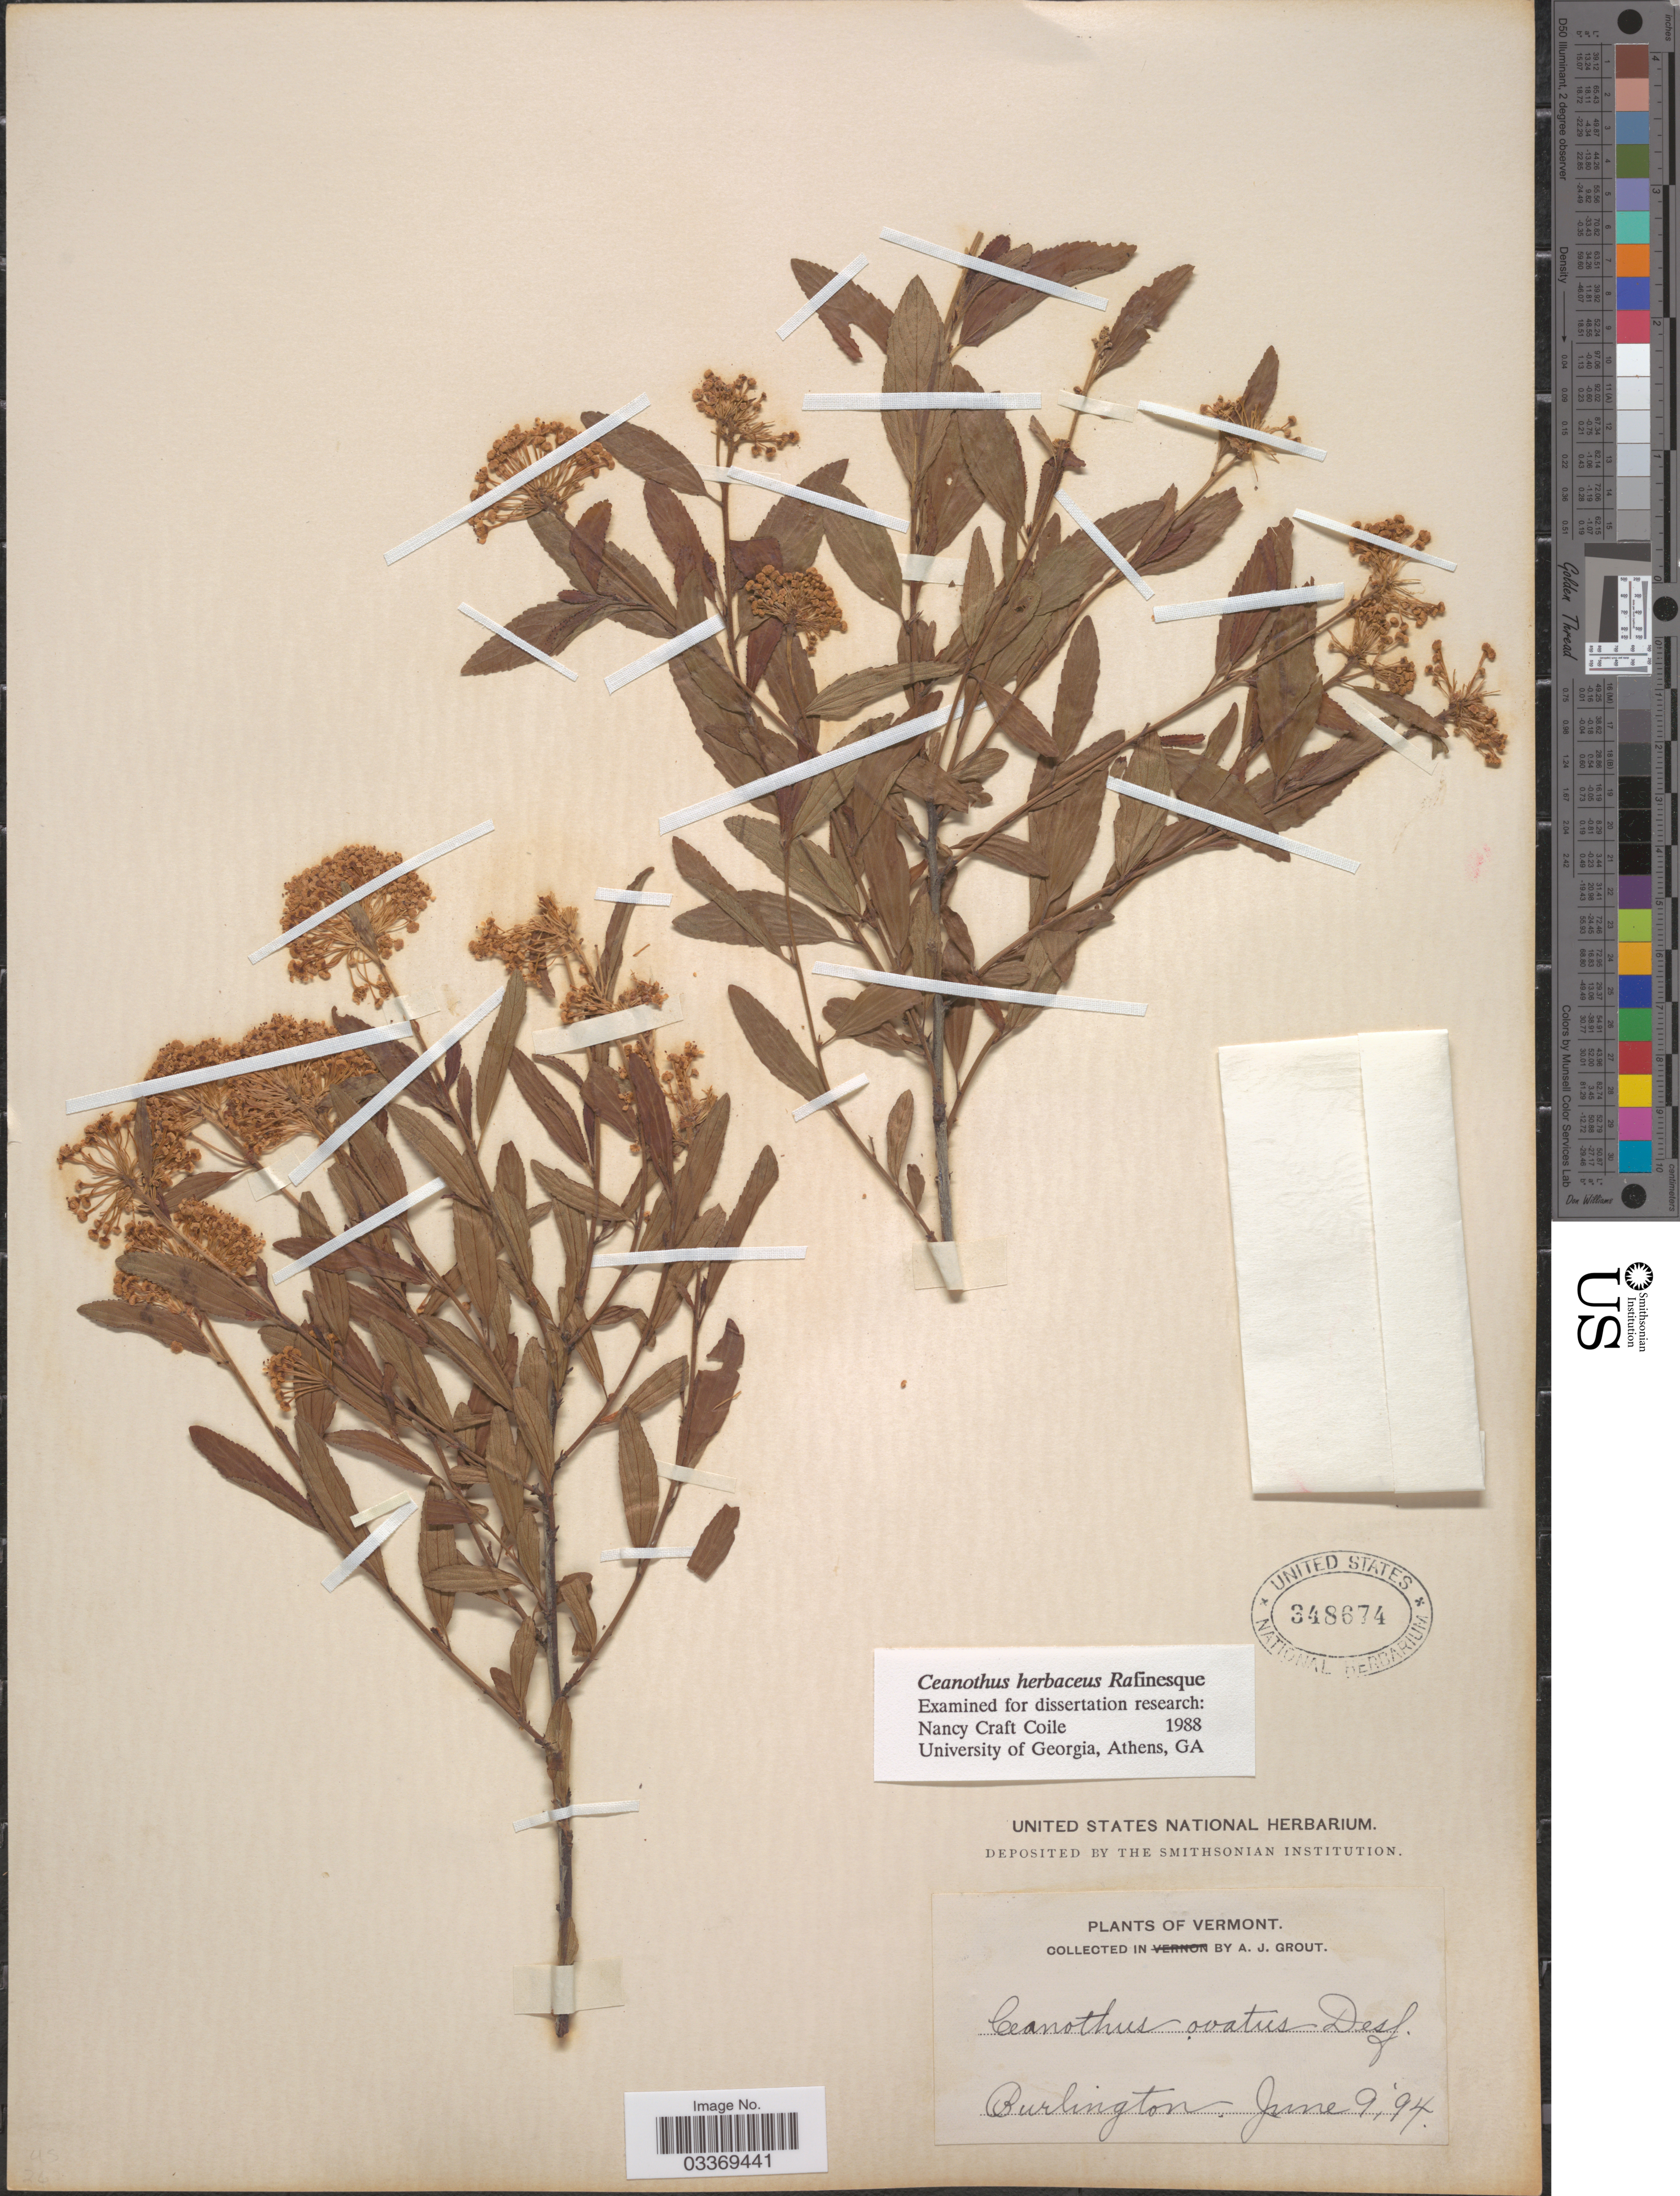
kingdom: Plantae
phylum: Tracheophyta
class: Magnoliopsida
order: Rosales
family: Rhamnaceae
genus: Ceanothus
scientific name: Ceanothus ovatus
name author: Desf.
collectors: A. J. Grout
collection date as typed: Transcribed d/m/y: 9/6/94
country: United States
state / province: Vermont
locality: Burlington.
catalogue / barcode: US 348674